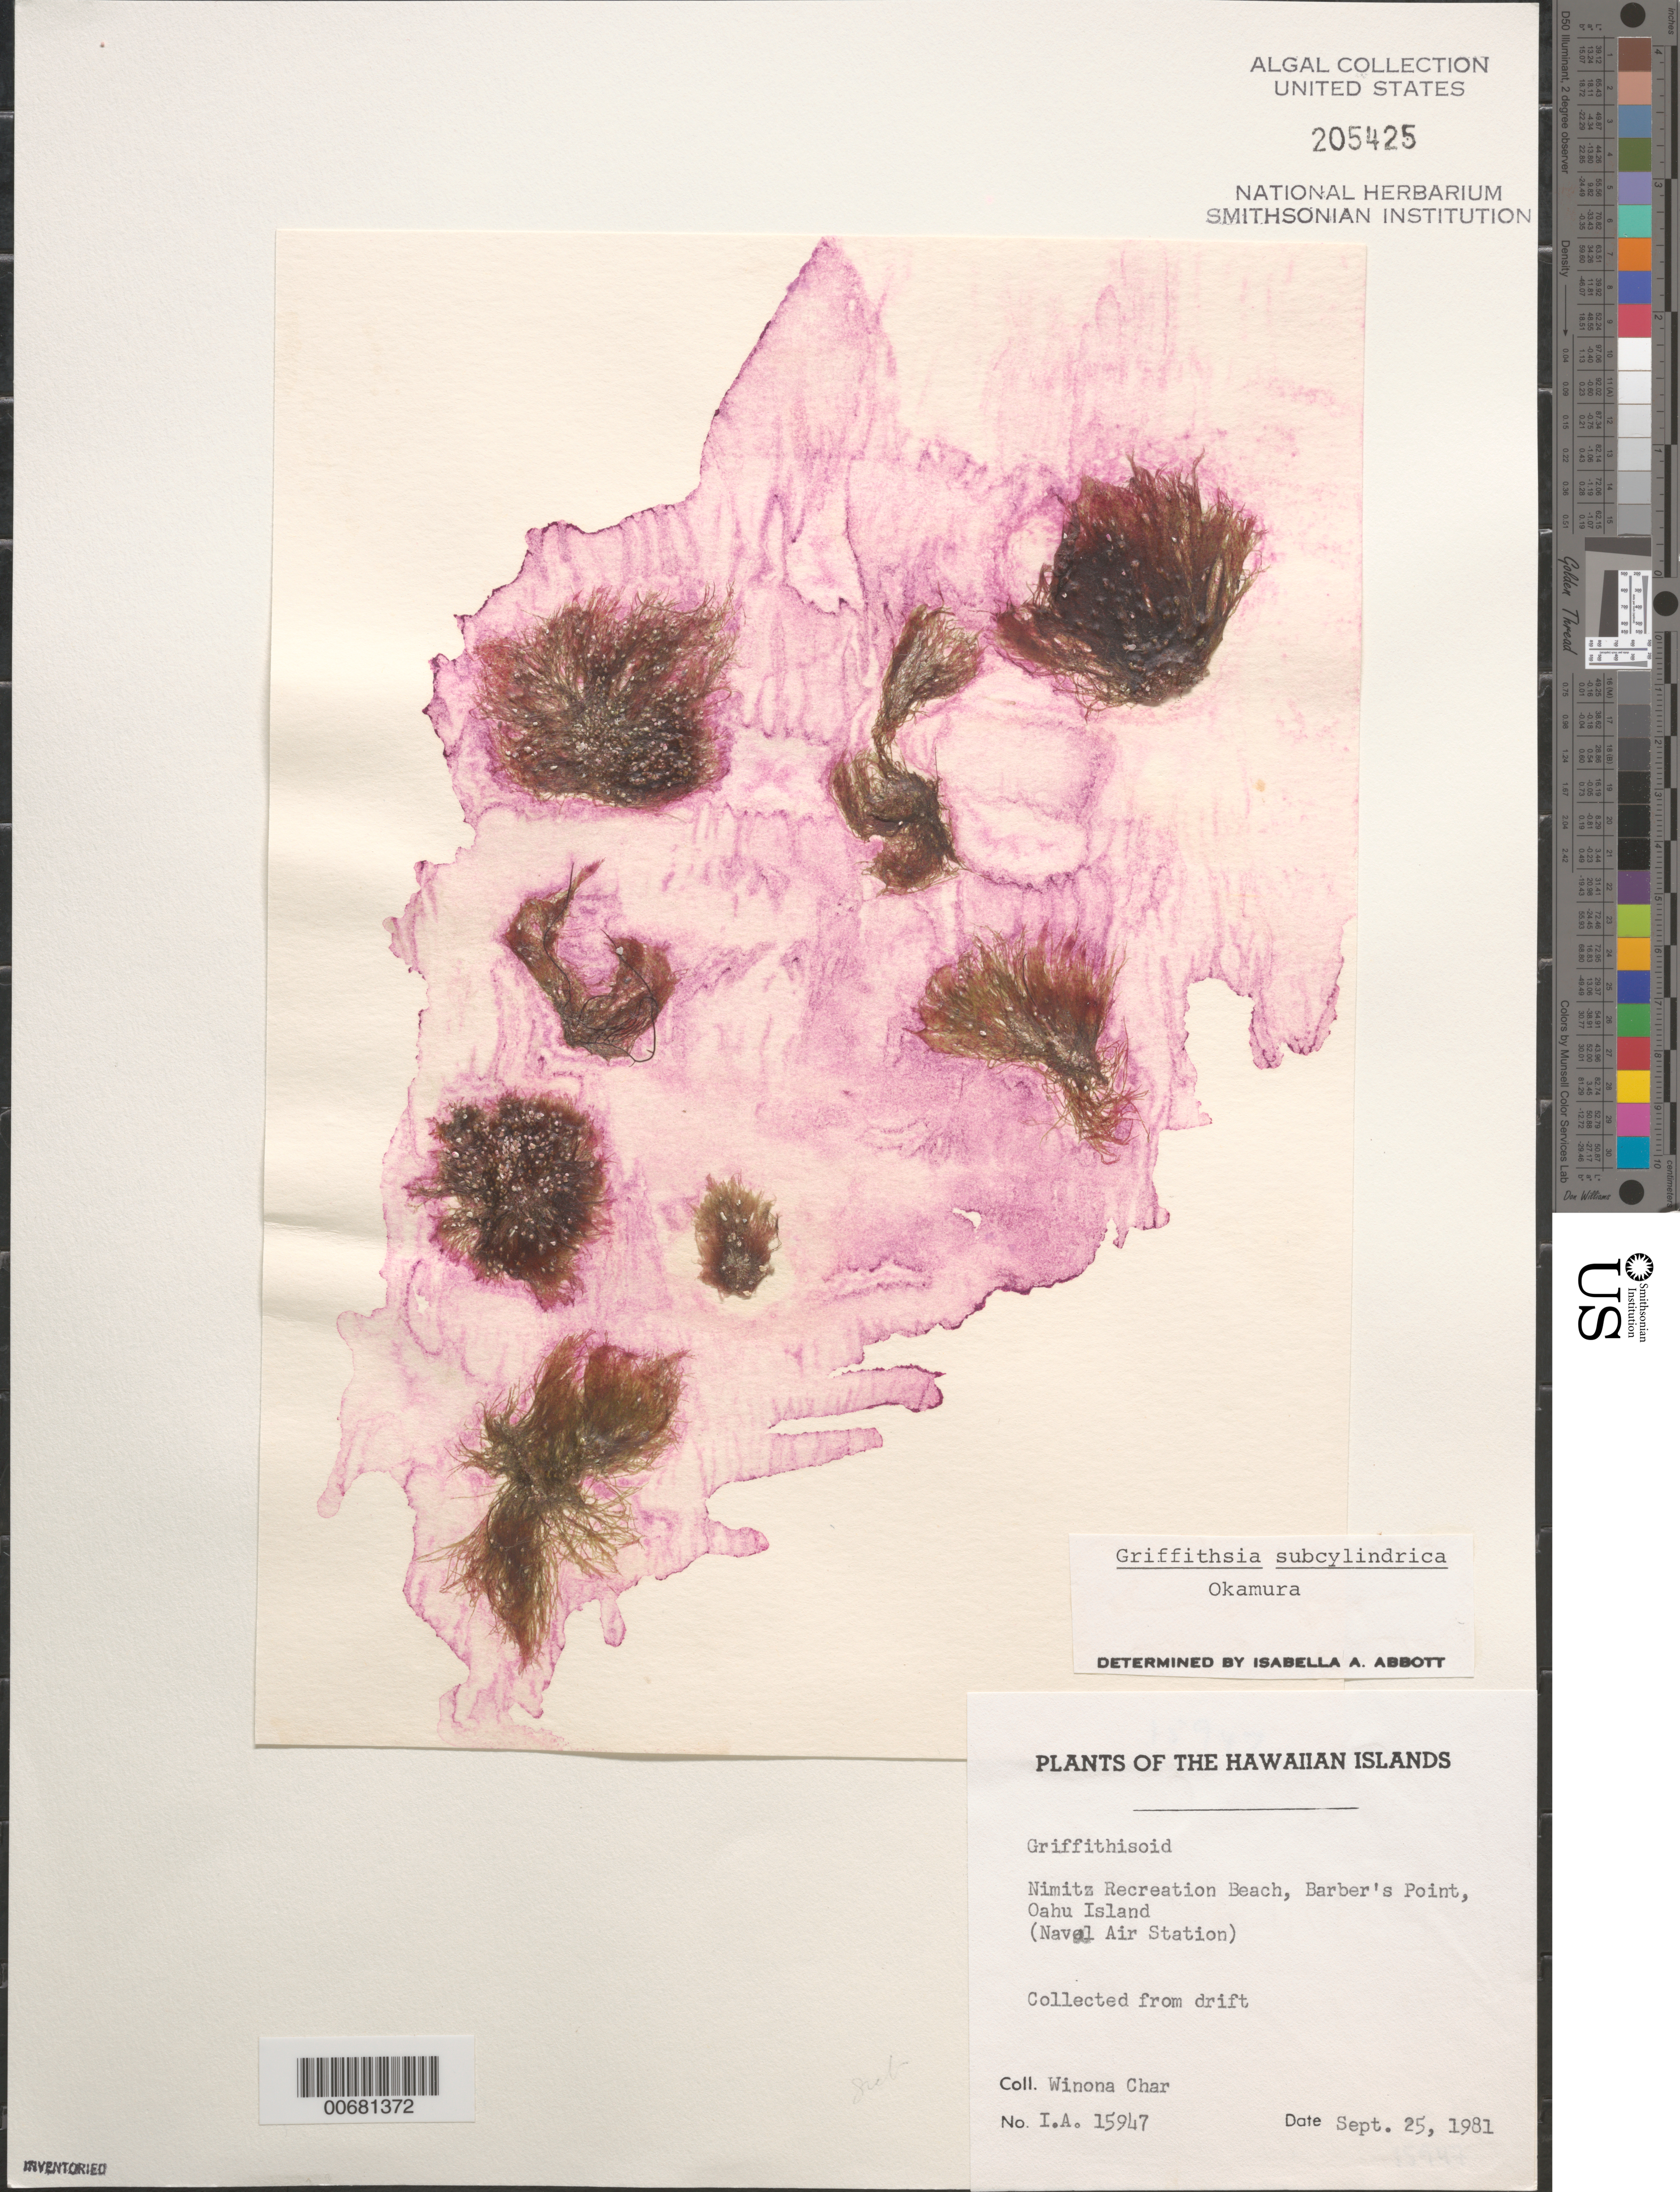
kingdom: Plantae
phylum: Rhodophyta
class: Florideophyceae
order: Ceramiales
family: Wrangeliaceae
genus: Griffithsia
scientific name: Griffithsia subcylindrica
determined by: Abbott, Isabella A.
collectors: W. Char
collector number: IAA 15947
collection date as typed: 25 Sep 1981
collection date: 1981-09-25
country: United States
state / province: Hawaii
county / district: Honolulu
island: Oahu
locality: Barbers Point (Barber's Point), Nimitz Recreation Beach or Nimitz Recreation Field, Naval Air Station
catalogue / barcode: US 205425